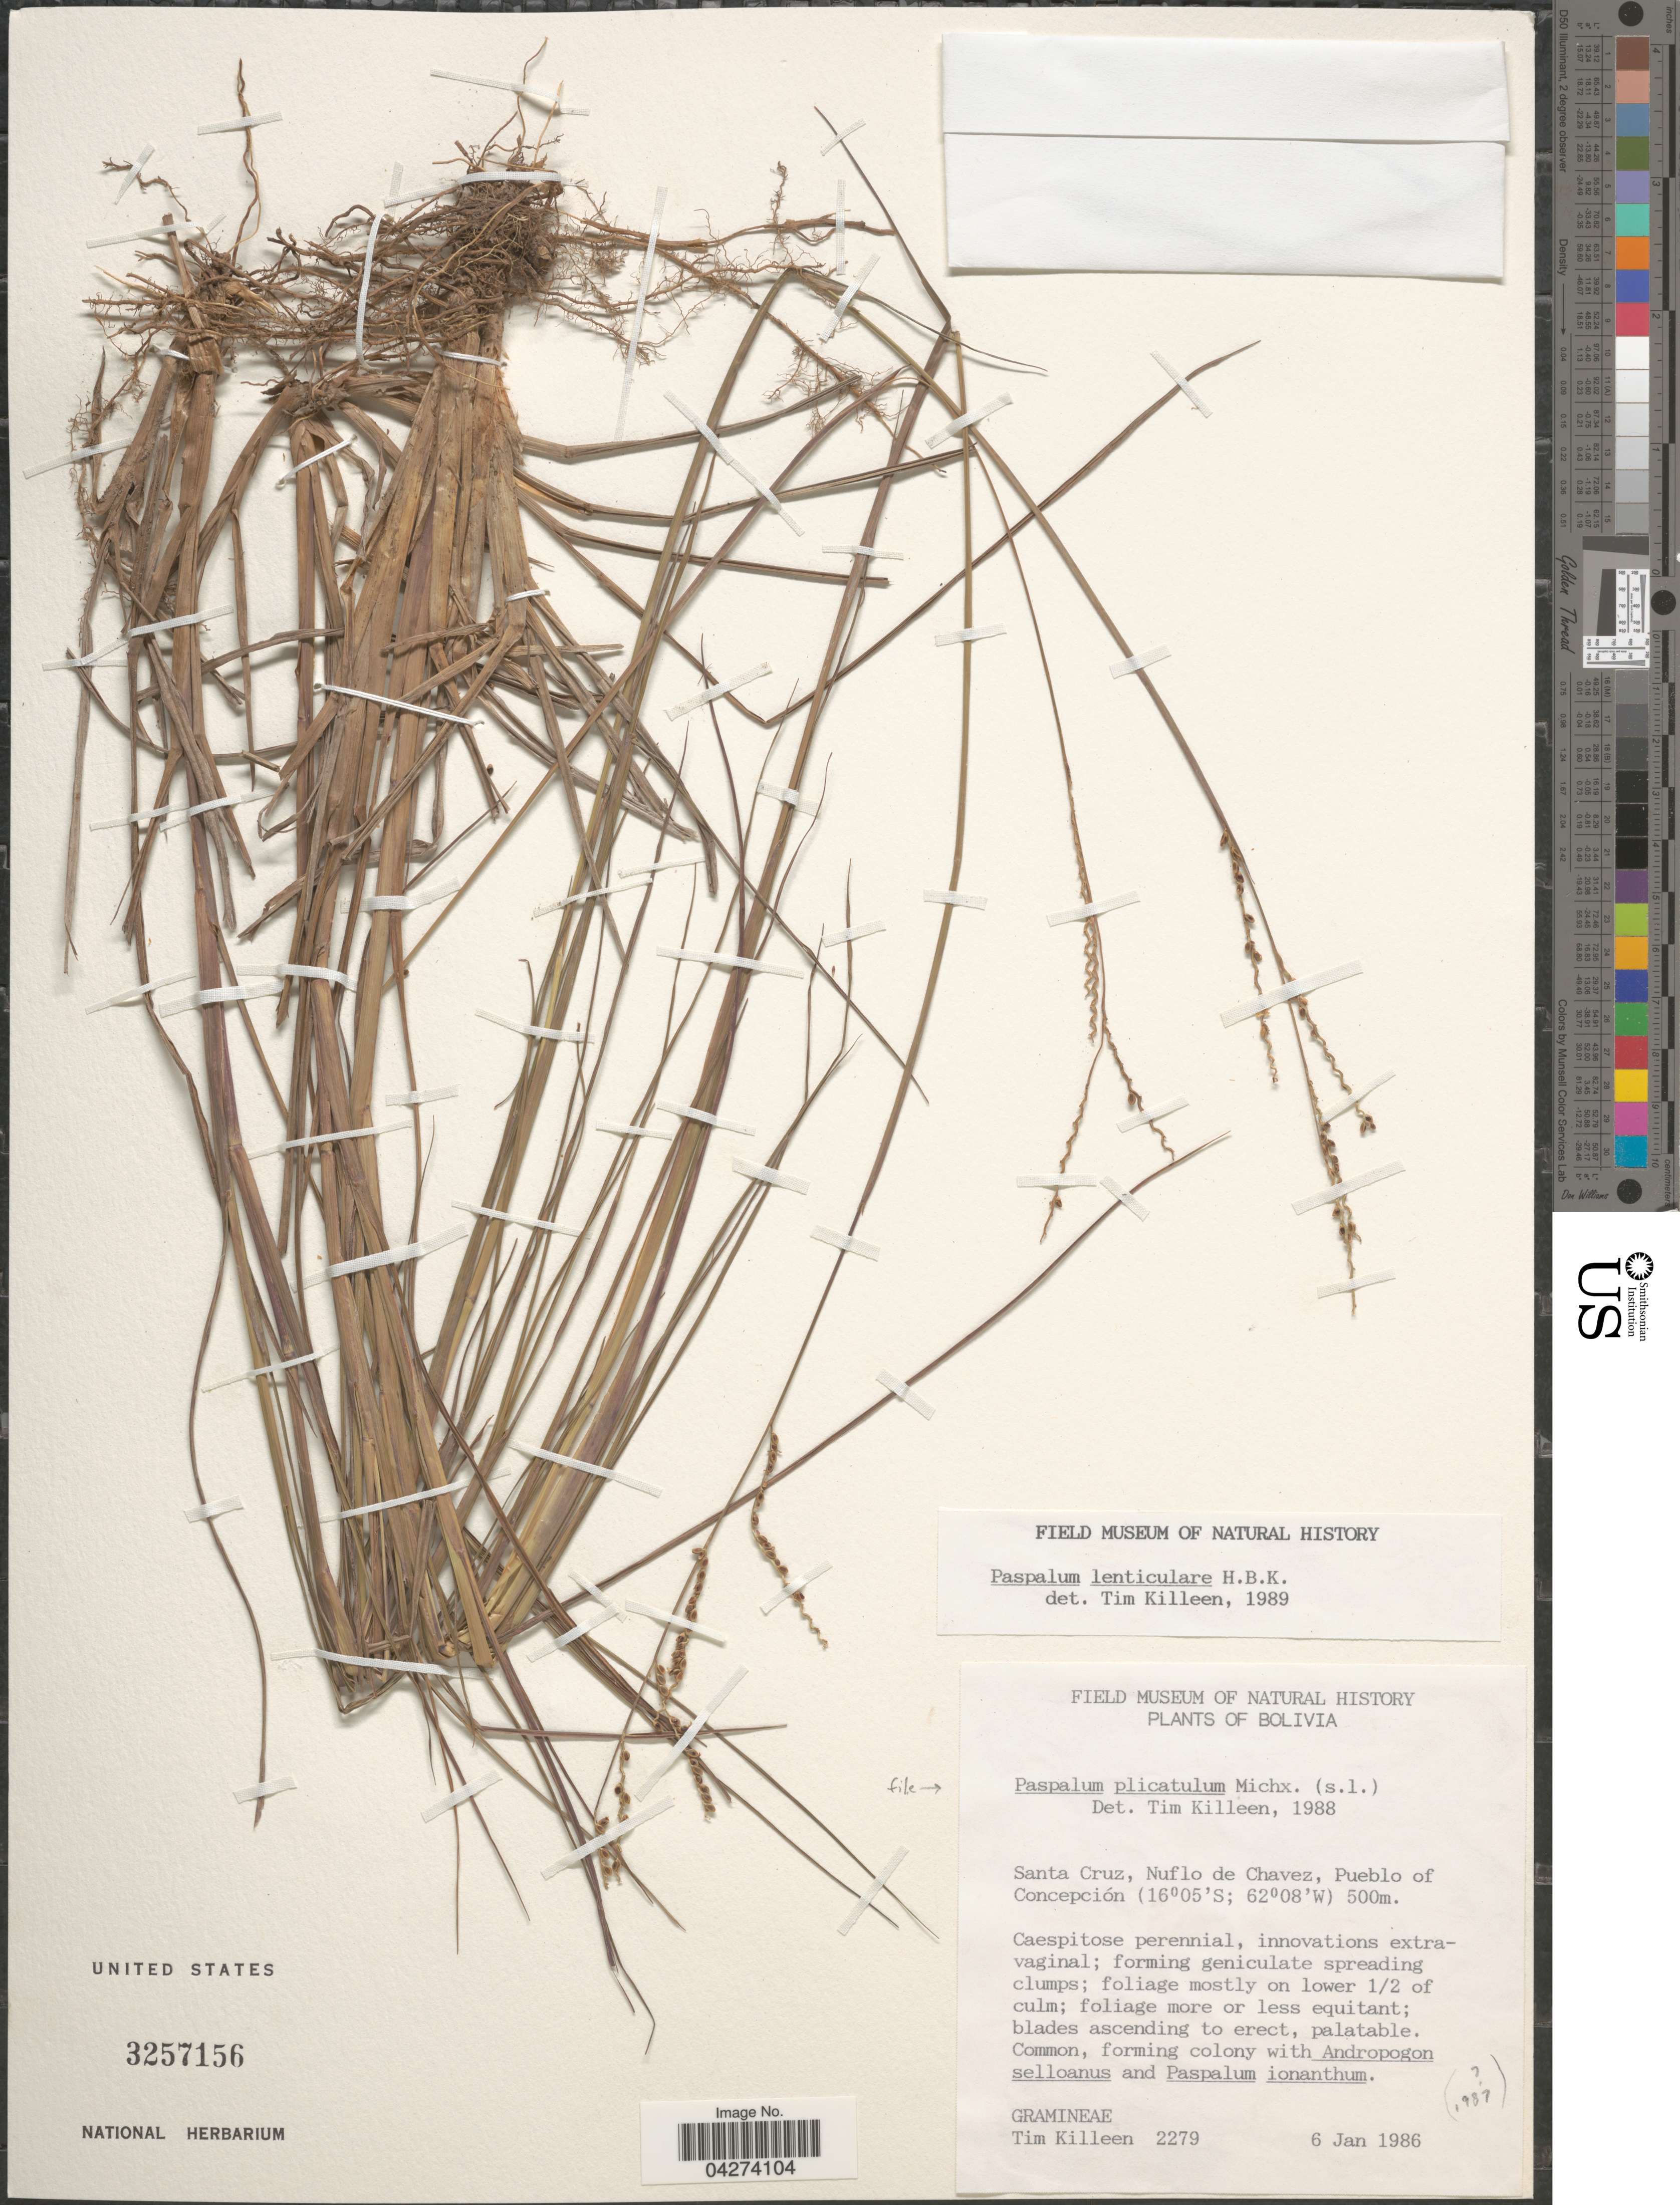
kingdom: Plantae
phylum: Tracheophyta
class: Liliopsida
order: Poales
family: Poaceae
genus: Paspalum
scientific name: Paspalum plicatulum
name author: Michx.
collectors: T. J. Killeen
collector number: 2279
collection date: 1986-01-06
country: Bolivia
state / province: Santa Cruz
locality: Nuflo de Chavez, Pueblo of Concepción.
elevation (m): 500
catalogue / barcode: US 3257156